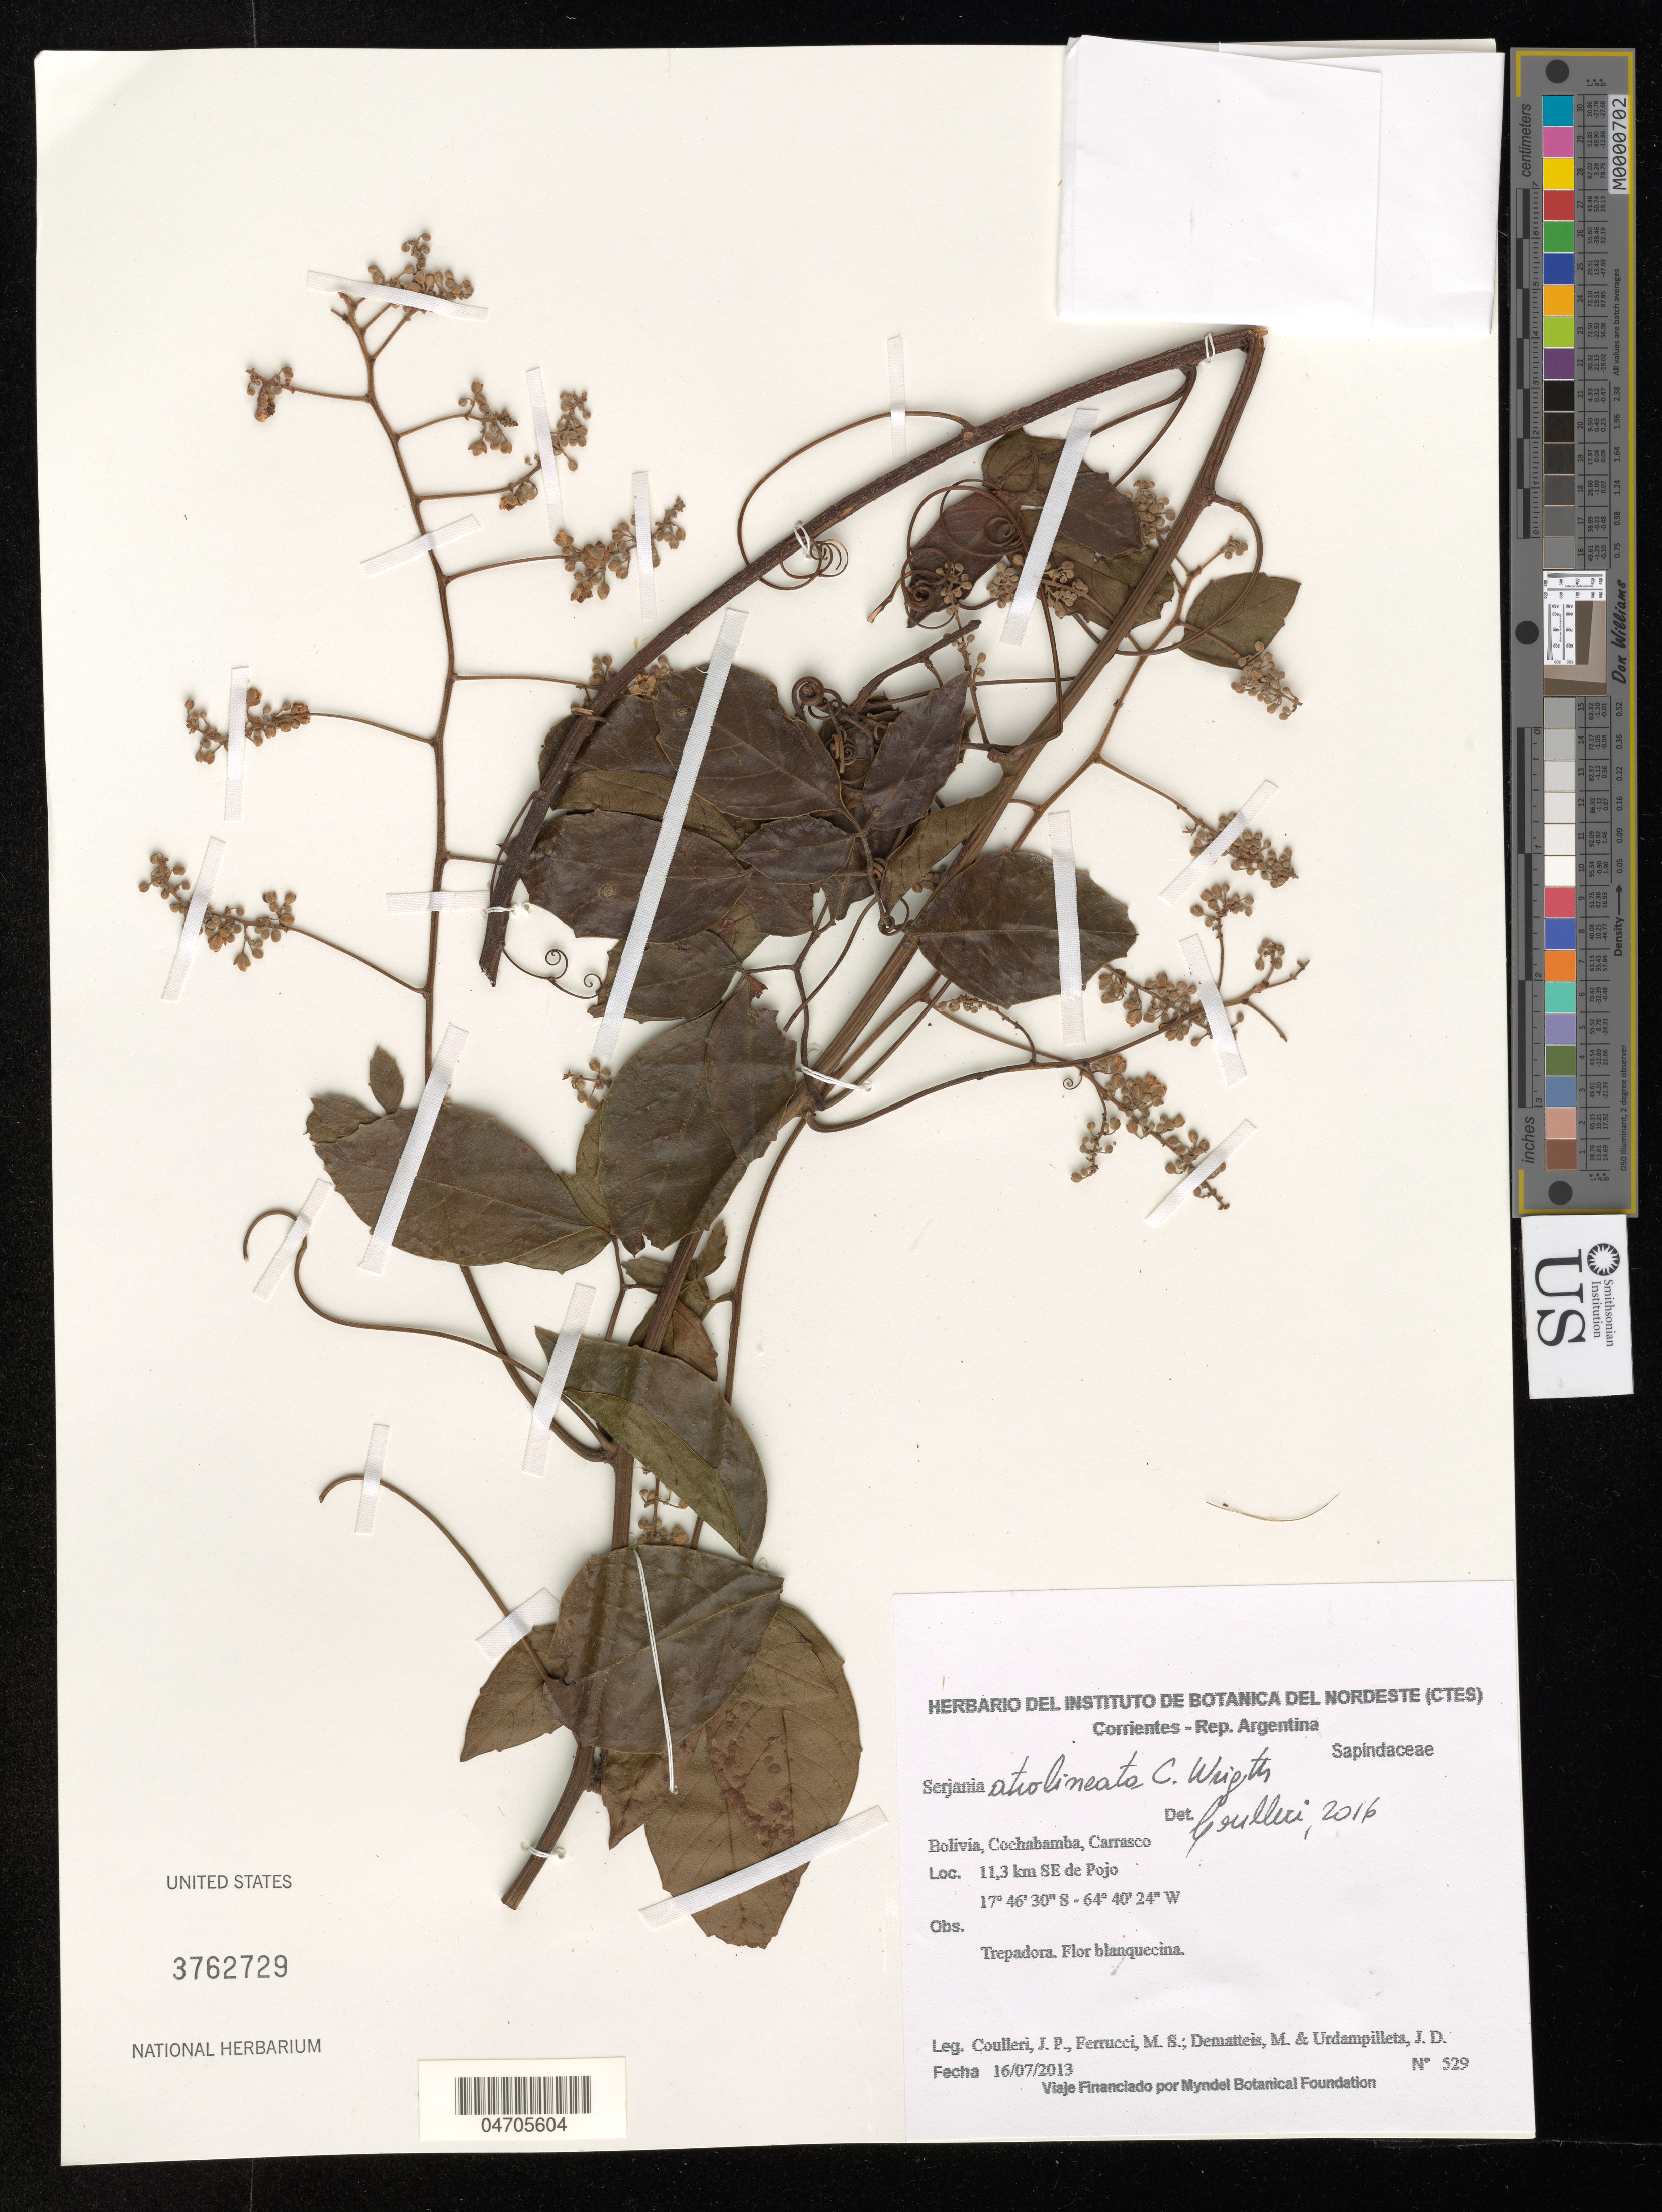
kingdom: Plantae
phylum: Tracheophyta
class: Magnoliopsida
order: Sapindales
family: Sapindaceae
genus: Serjania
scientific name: Serjania atrolineata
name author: C. Wright in Sauvalle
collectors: J. Coulleri, M. S. Ferrucci, M. Dematteis & J. Urdampilleta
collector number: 529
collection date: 2013-07-16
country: Bolivia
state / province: Cochabamba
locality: Carrasco. 11,3 km SE de Pojo.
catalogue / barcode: US 3762729